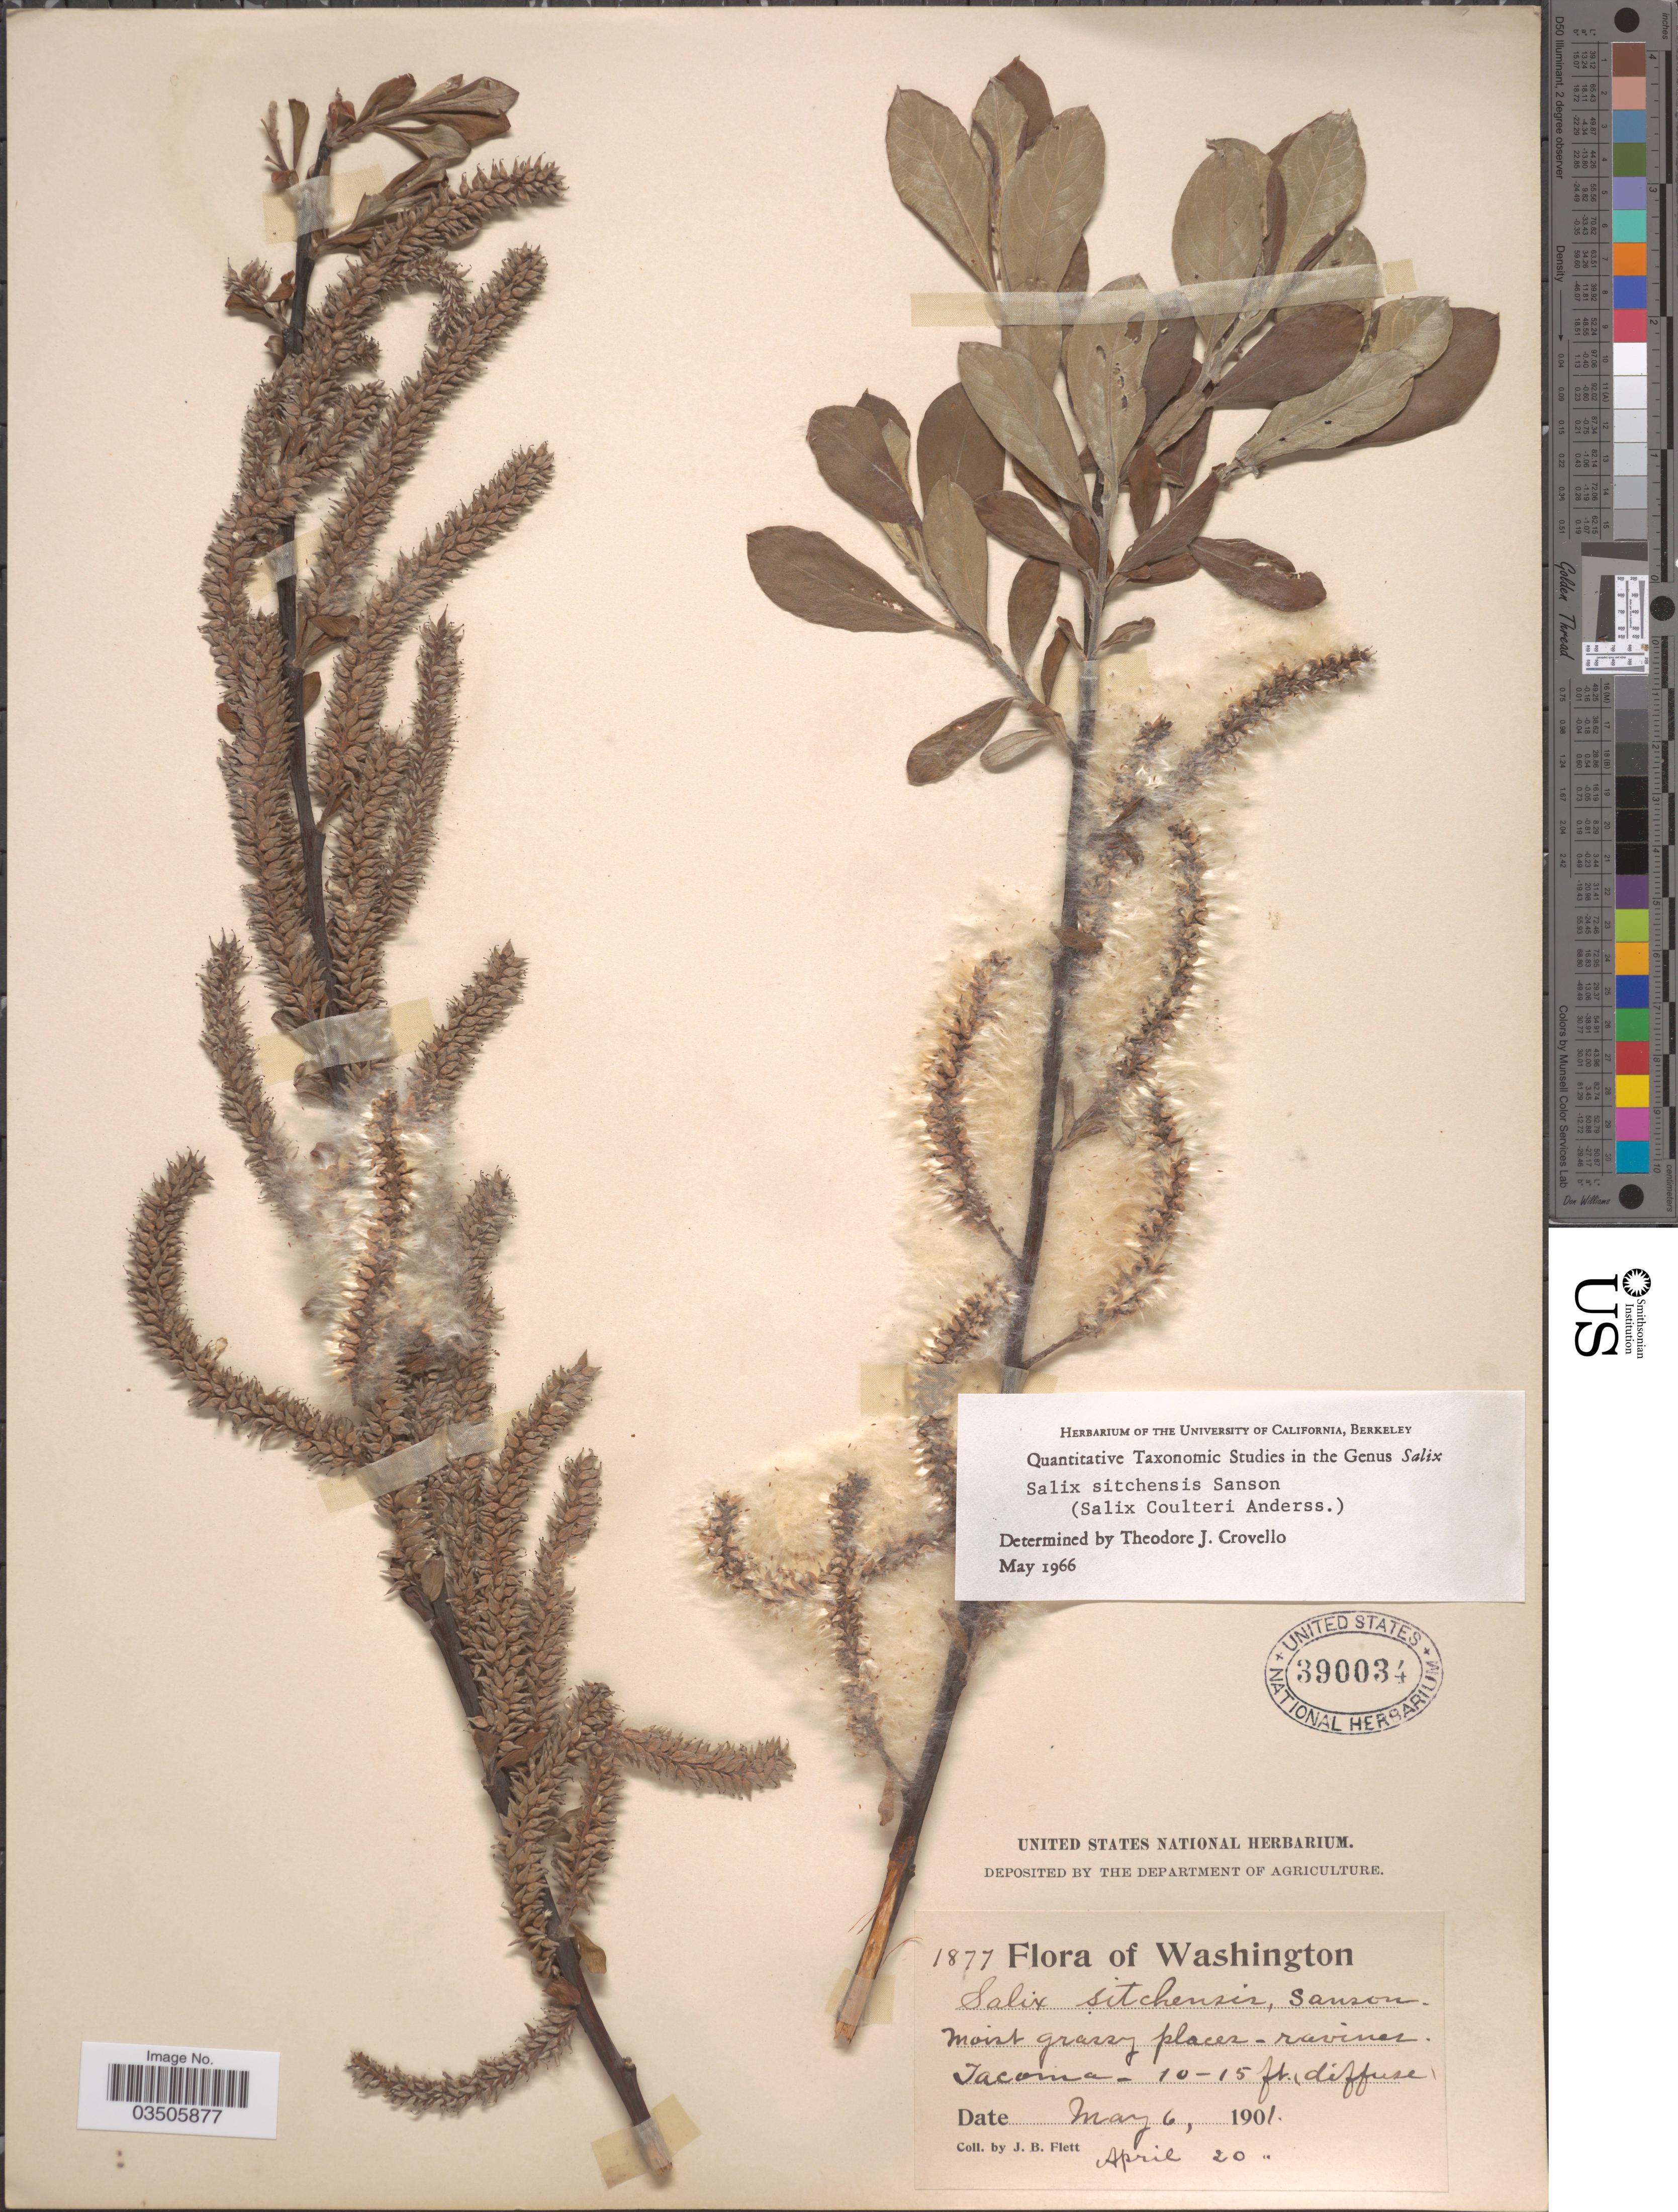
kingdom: Plantae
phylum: Tracheophyta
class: Magnoliopsida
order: Malpighiales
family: Salicaceae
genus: Salix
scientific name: Salix sitchensis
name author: Sanson ex Bong.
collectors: J. Flett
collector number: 1877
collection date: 1901-04-20/1901-05-06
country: United States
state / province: Washington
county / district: Pierce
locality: Tacoma.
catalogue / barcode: US 390034